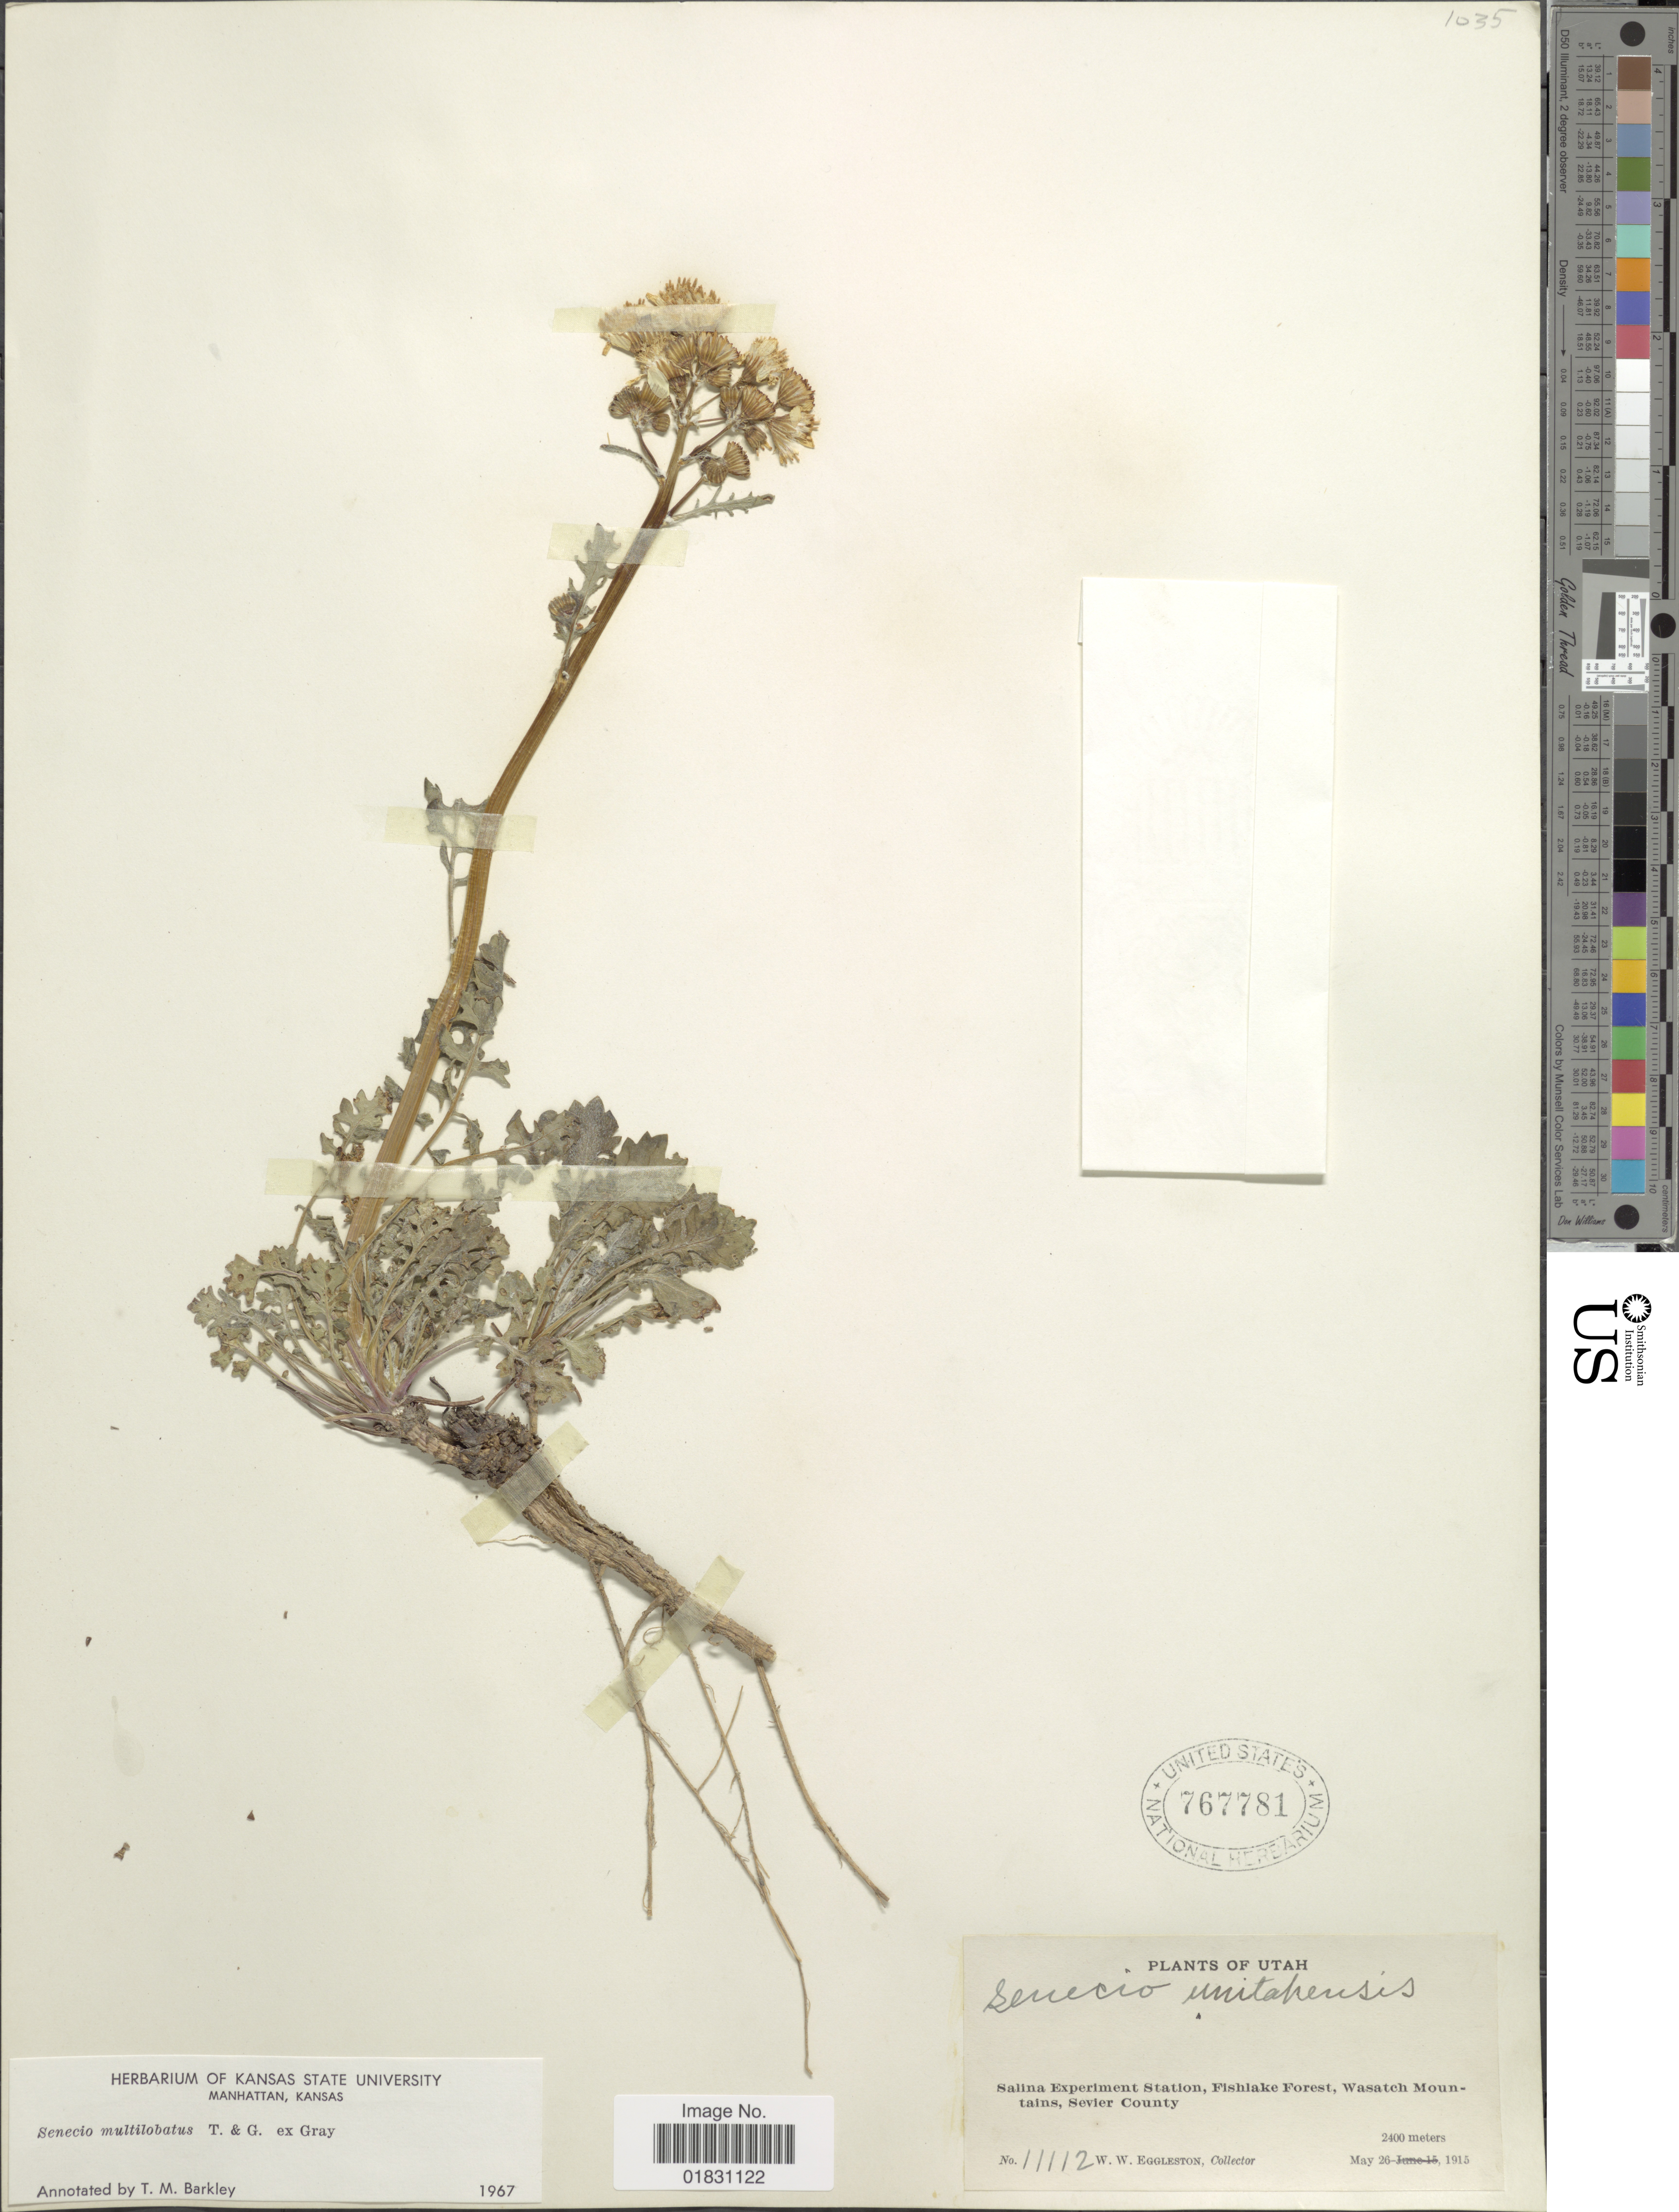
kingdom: Plantae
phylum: Tracheophyta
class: Magnoliopsida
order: Asterales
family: Asteraceae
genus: Packera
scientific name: Packera multilobata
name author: (Torr. & A. Gray) W.A. Weber & Á. Löve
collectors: W. W. Eggleston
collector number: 11112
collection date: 1915-05-26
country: United States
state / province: Utah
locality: Salina Experiment Station, Fishlake Forest, Wasatch Mountains, Sevier County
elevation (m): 2400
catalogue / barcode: US 767781